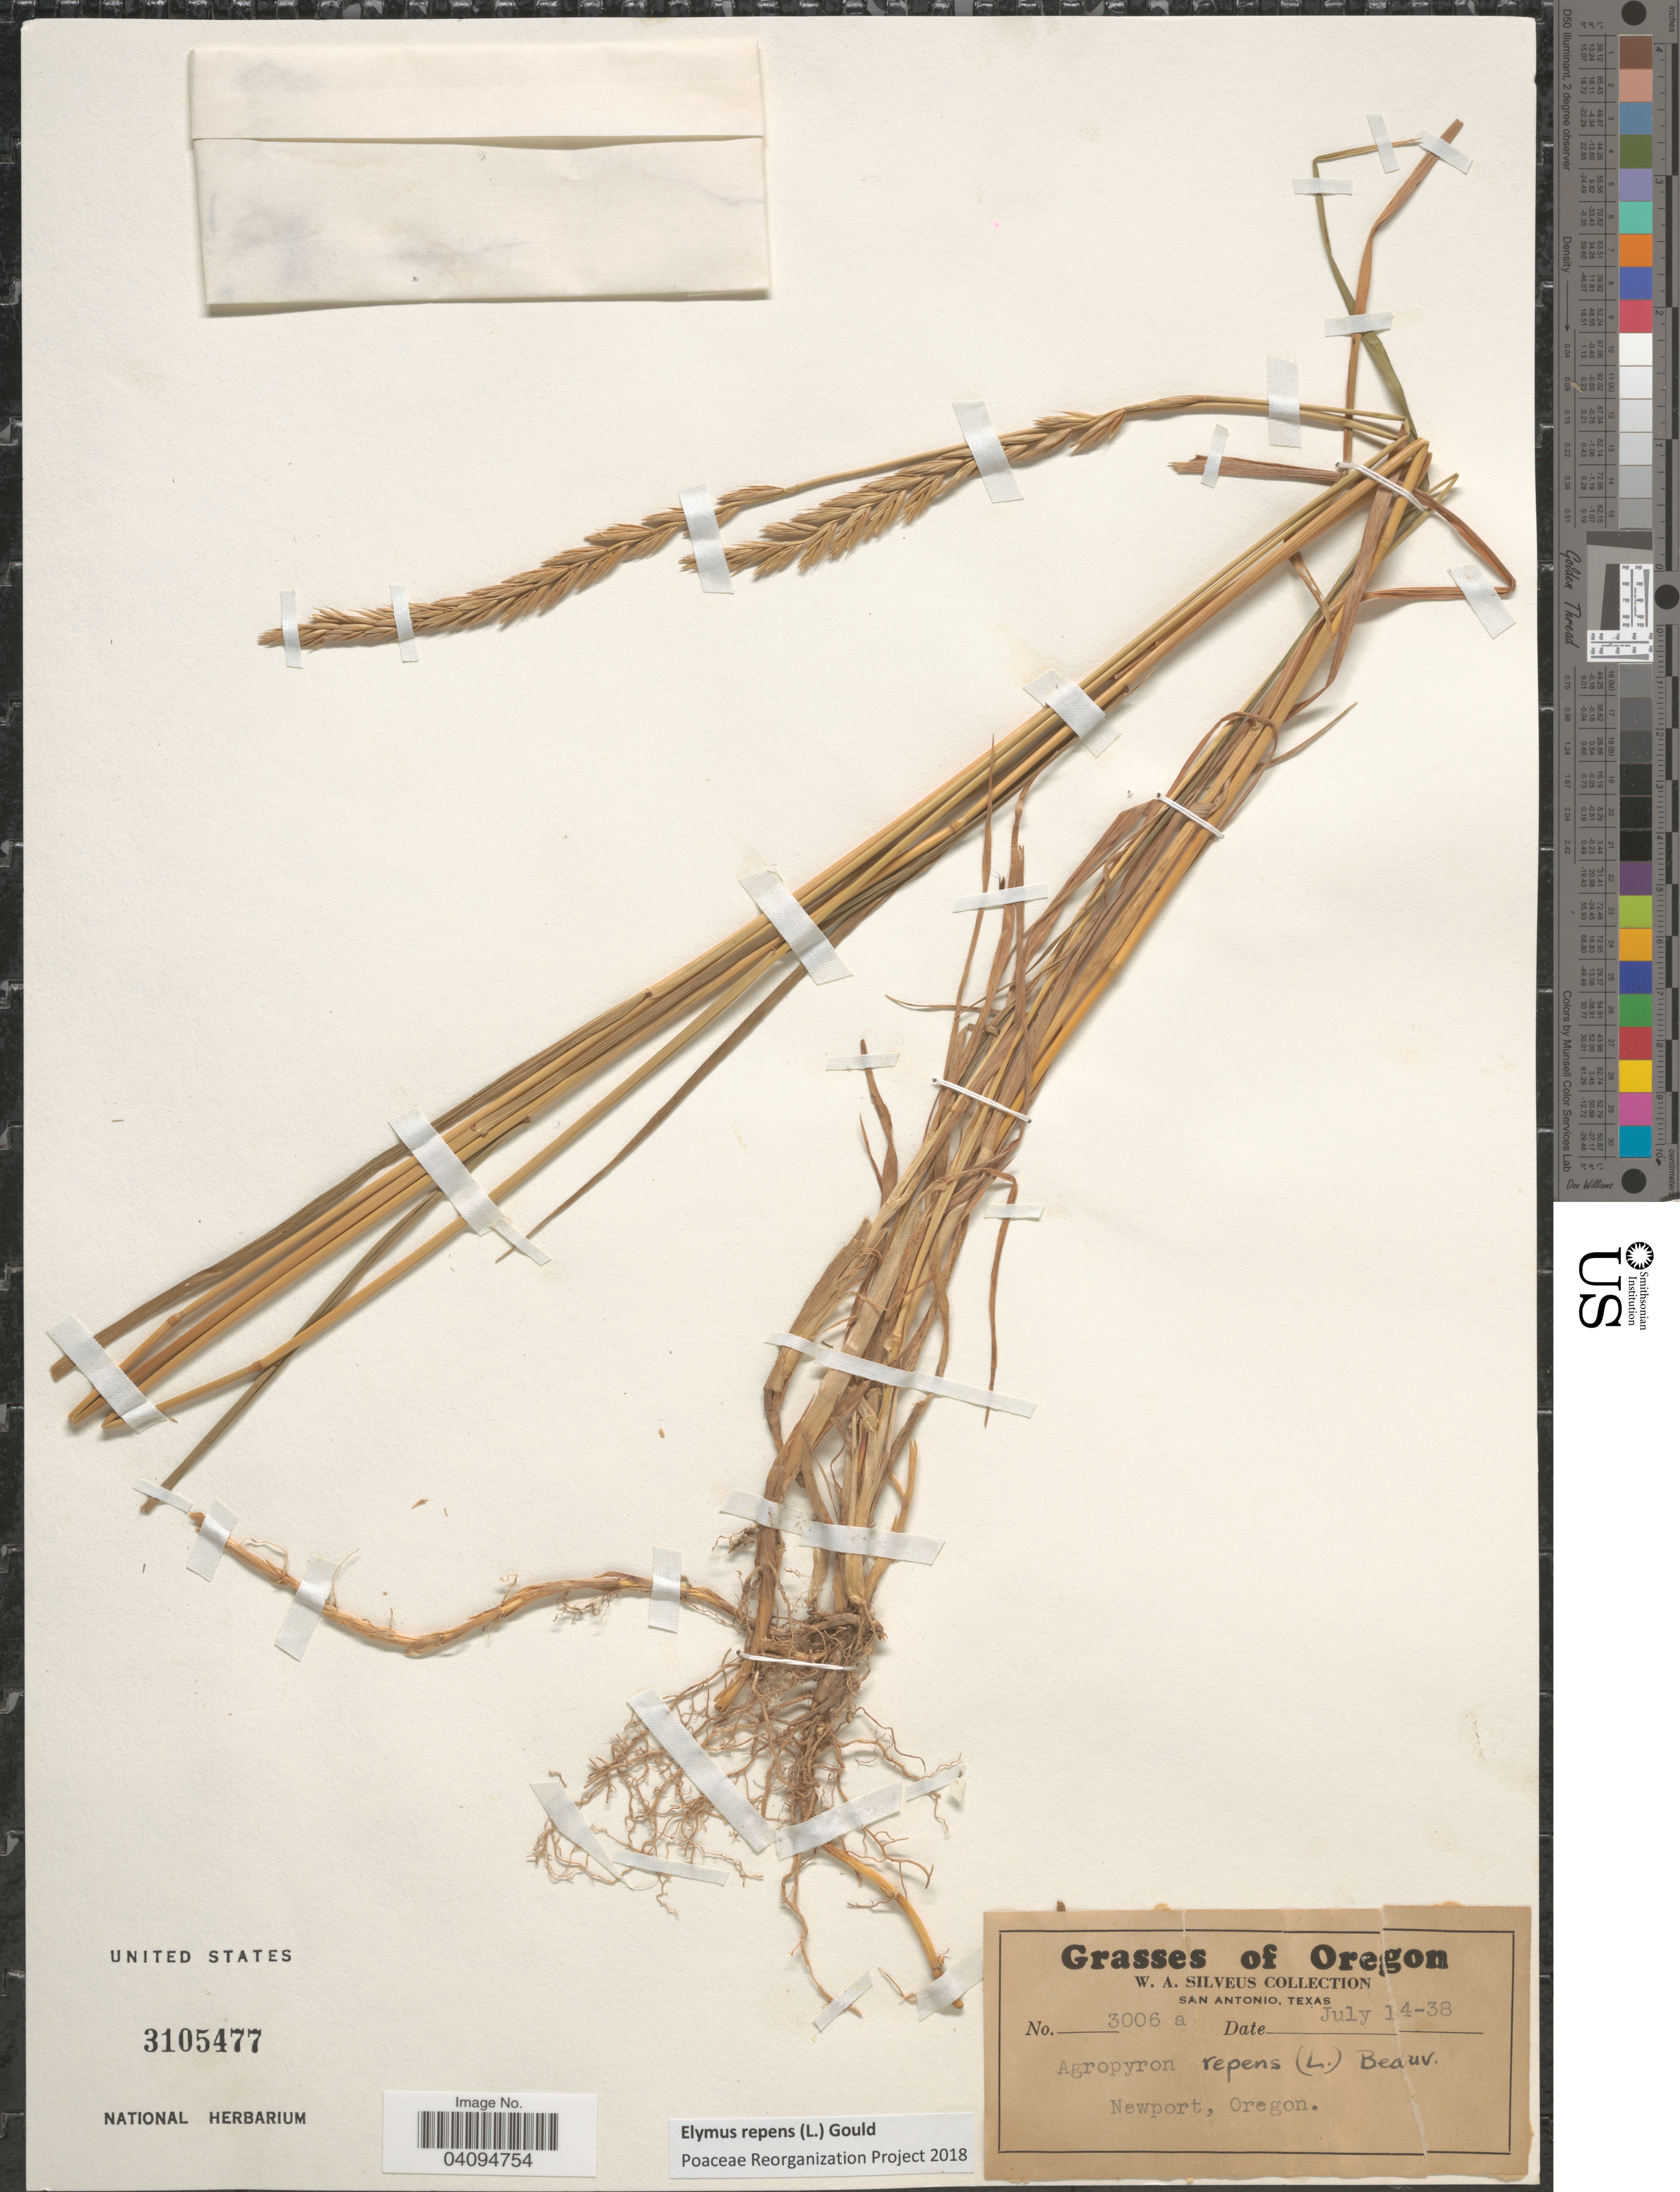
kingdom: Plantae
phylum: Tracheophyta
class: Liliopsida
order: Poales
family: Poaceae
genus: Elymus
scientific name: Elymus repens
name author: (L.) Gould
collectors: W. Silveus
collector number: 3006a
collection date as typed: Transcribed d/m/y: 14/7/38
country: United States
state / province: Oregon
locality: Newport.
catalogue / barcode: US 3105477